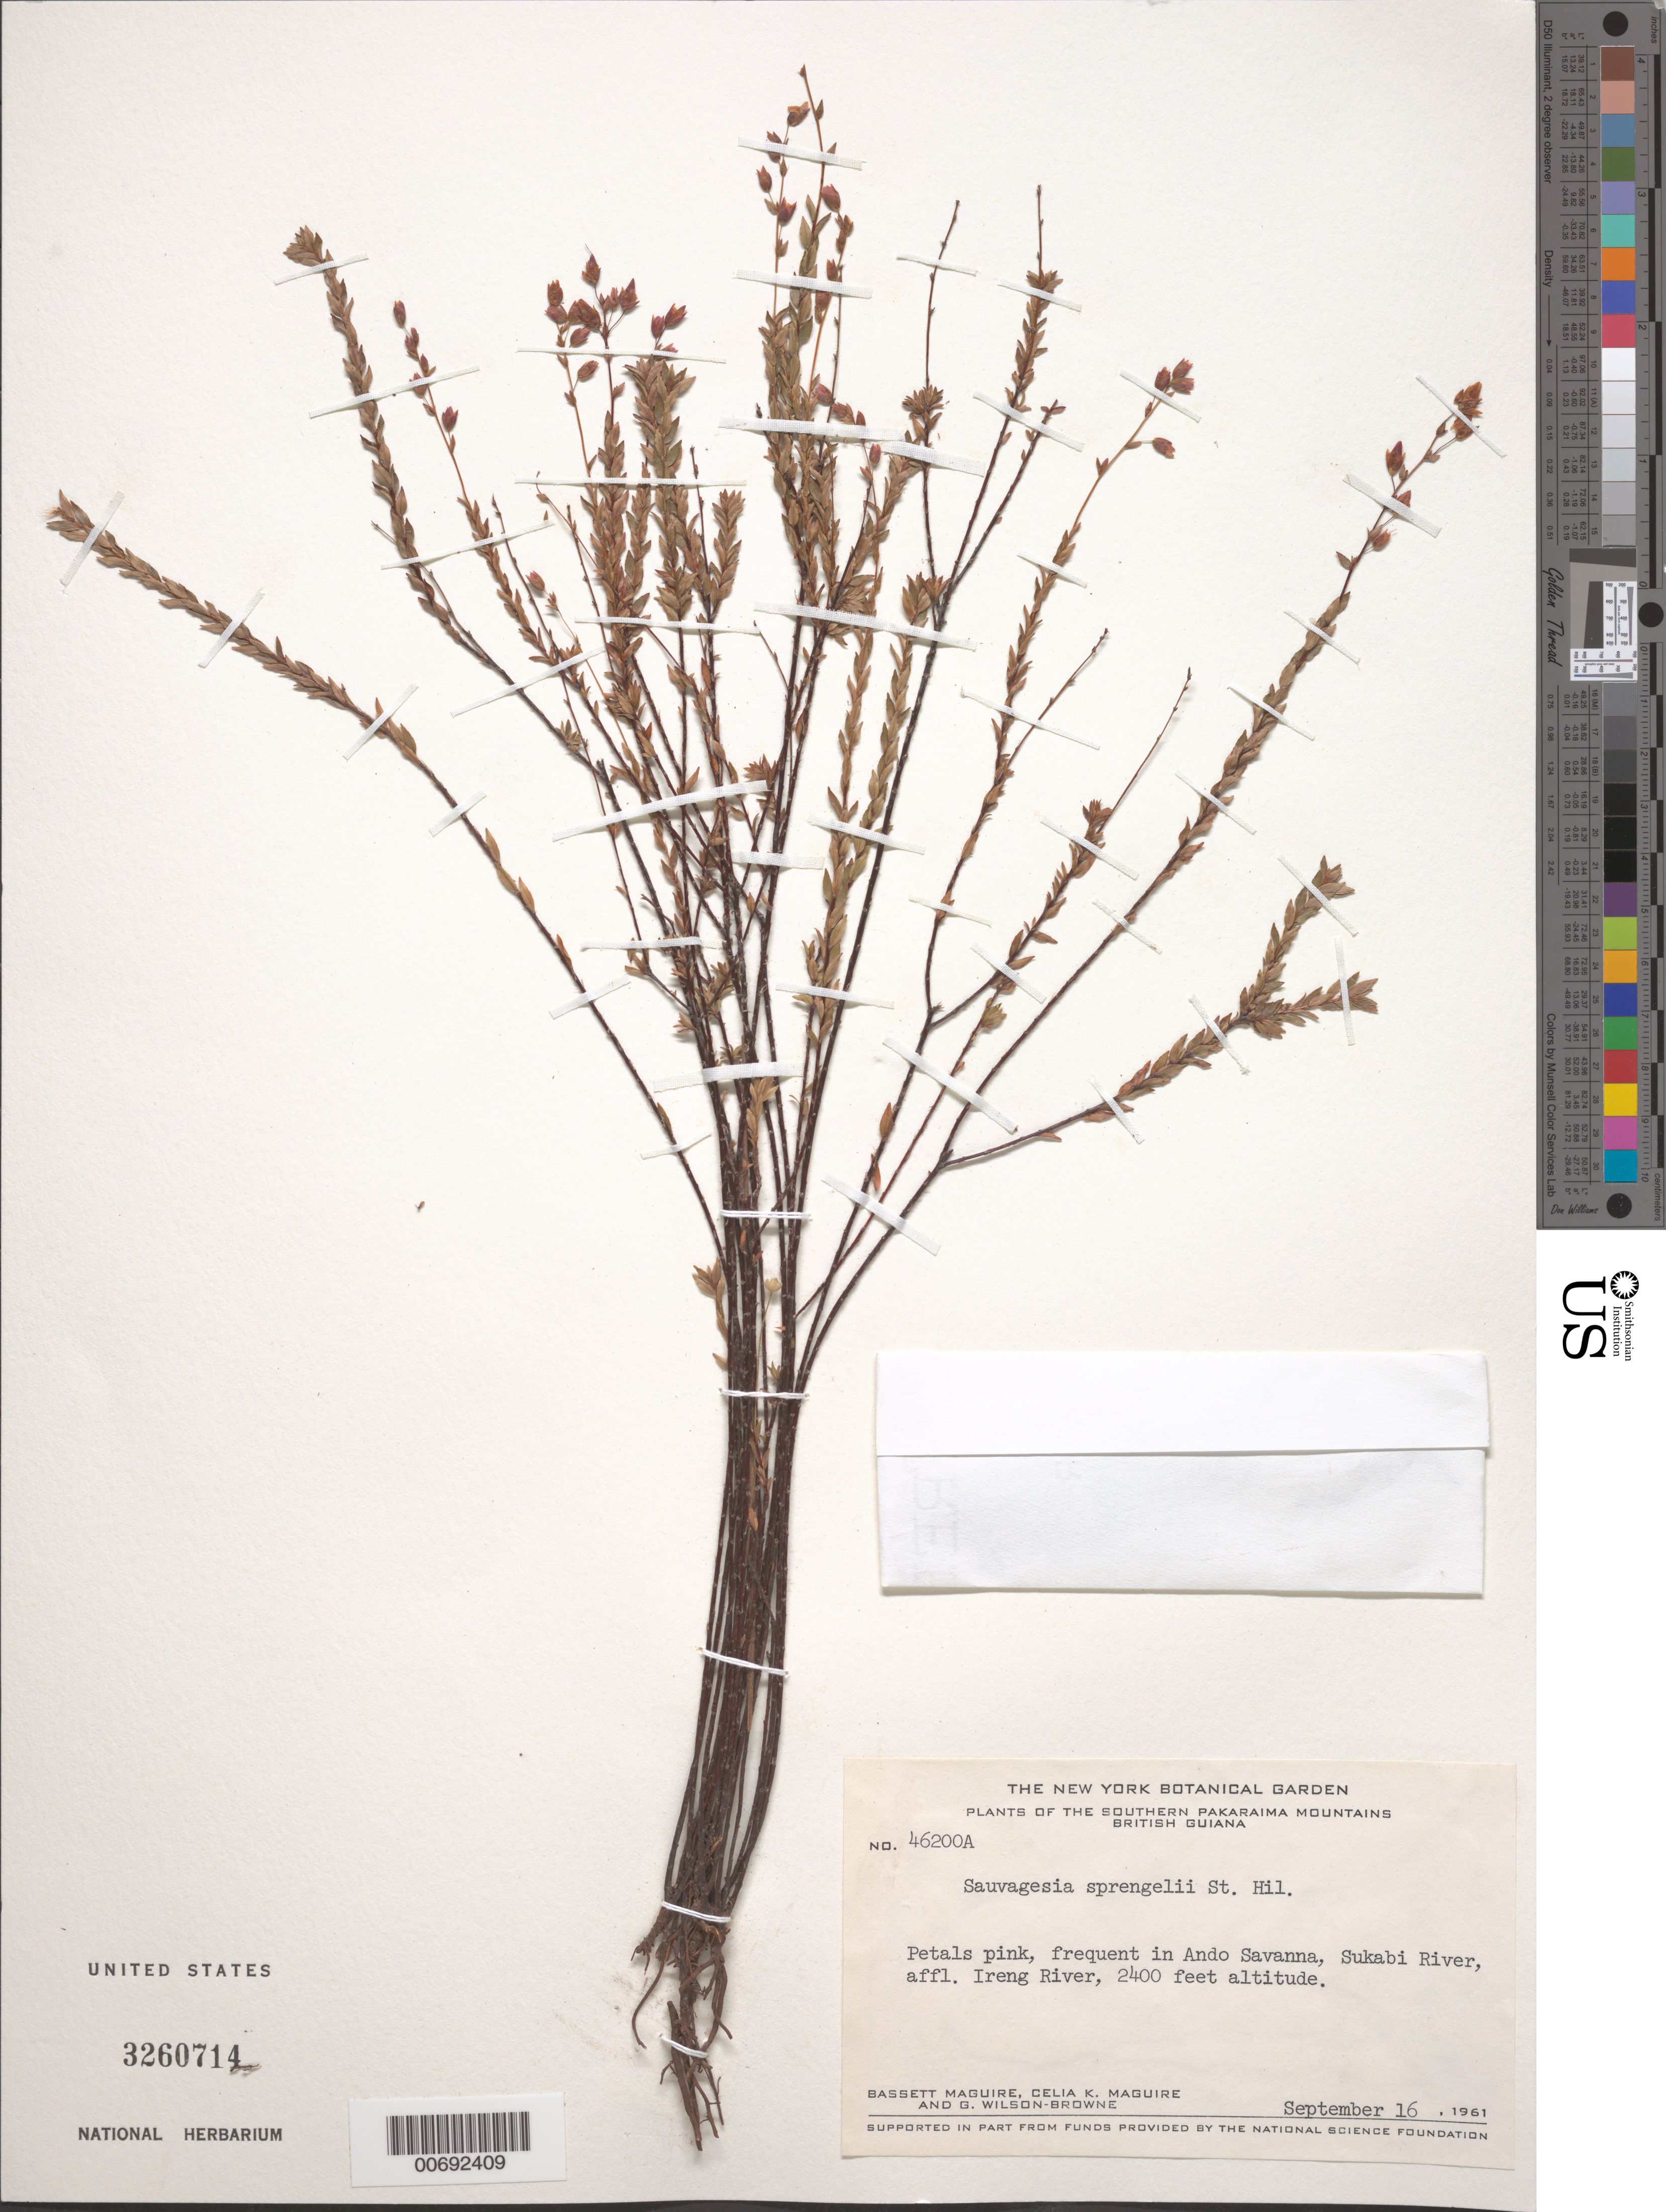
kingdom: Plantae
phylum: Tracheophyta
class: Magnoliopsida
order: Malpighiales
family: Ochnaceae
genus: Sauvagesia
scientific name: Sauvagesia sprengelii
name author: A. St.-Hil.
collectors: B. Maguire, C. K. Maguire & G. Wilson-Browne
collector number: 46200 A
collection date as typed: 16-Sep-61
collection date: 1961-09-16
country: Guyana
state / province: Potaro-Siparuni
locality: Pakaraima Mts., Ando Savanna, Sukabi River, affl. Ireng River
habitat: Savanna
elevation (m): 732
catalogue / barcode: US 3260714